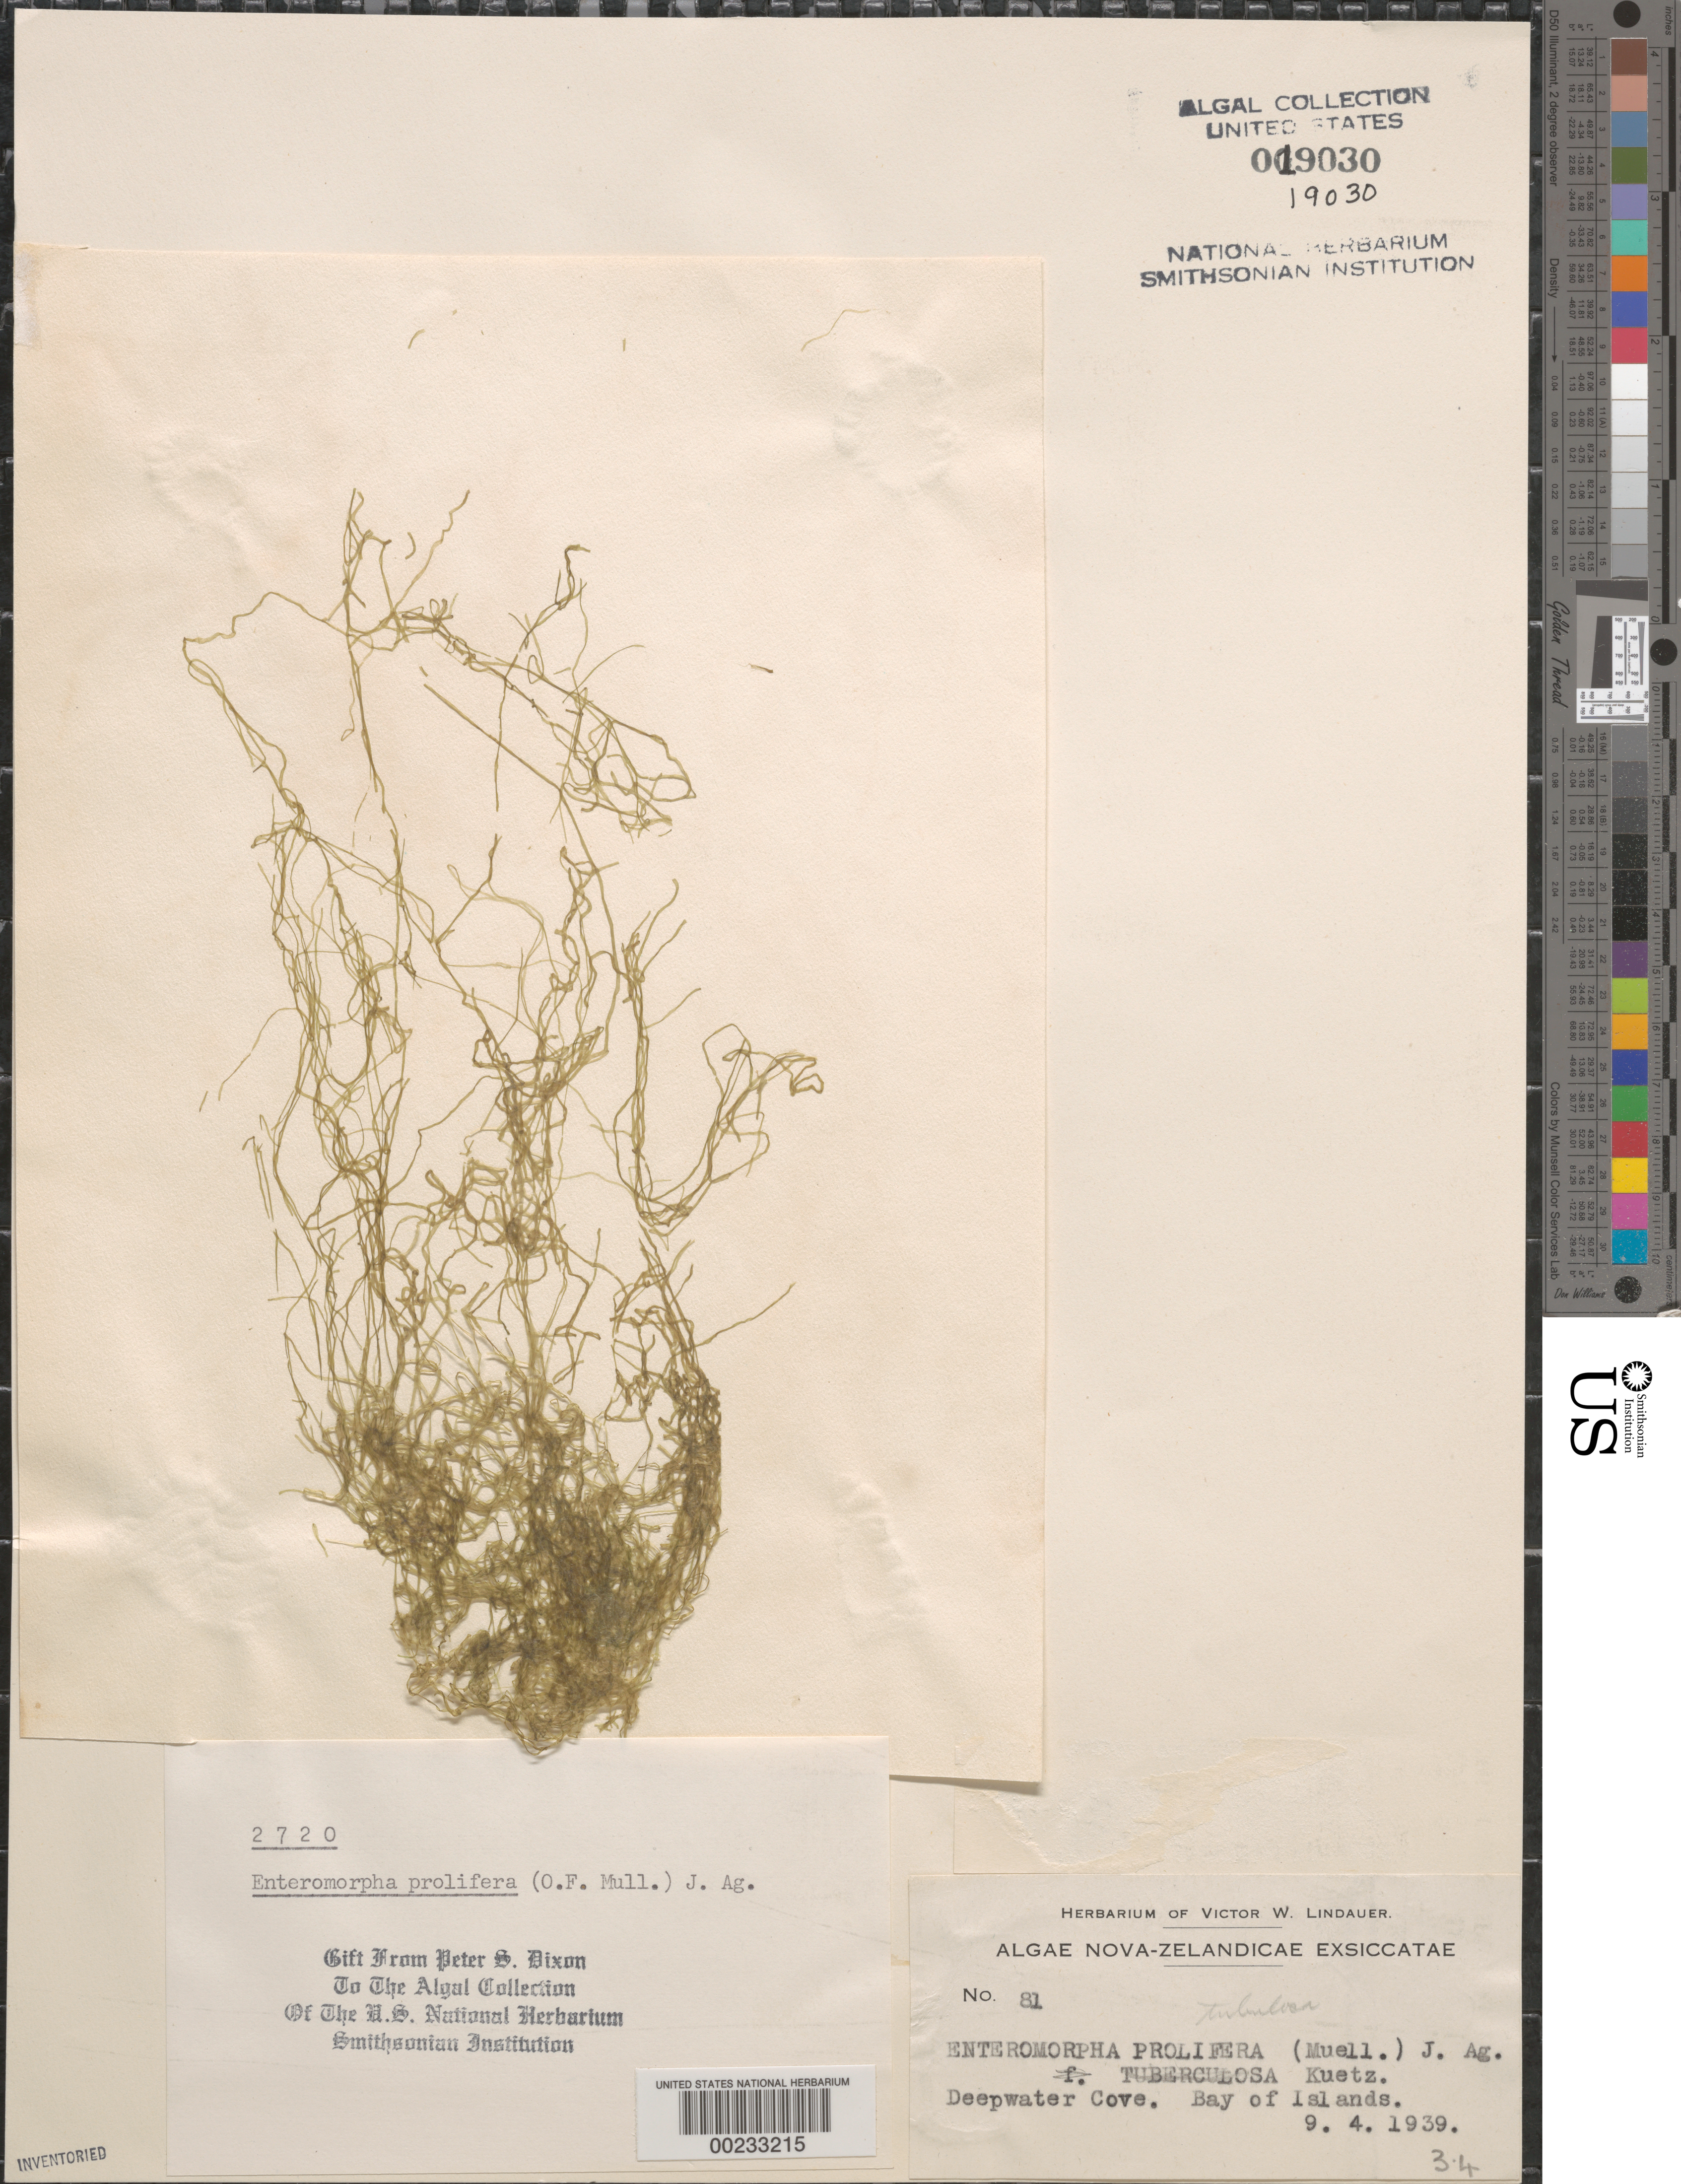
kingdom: Plantae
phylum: Chlorophyta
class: Ulvophyceae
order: Ulvales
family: Ulvaceae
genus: Ulva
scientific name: Ulva prolifera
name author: O.F. Müller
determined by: Algae name updating Project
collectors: V. Lindauer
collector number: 81 & PSD 2720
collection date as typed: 09 Apr 1939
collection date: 1939-04-09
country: New Zealand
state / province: Northland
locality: Bay of islands, deepwater cove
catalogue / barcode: US 19030